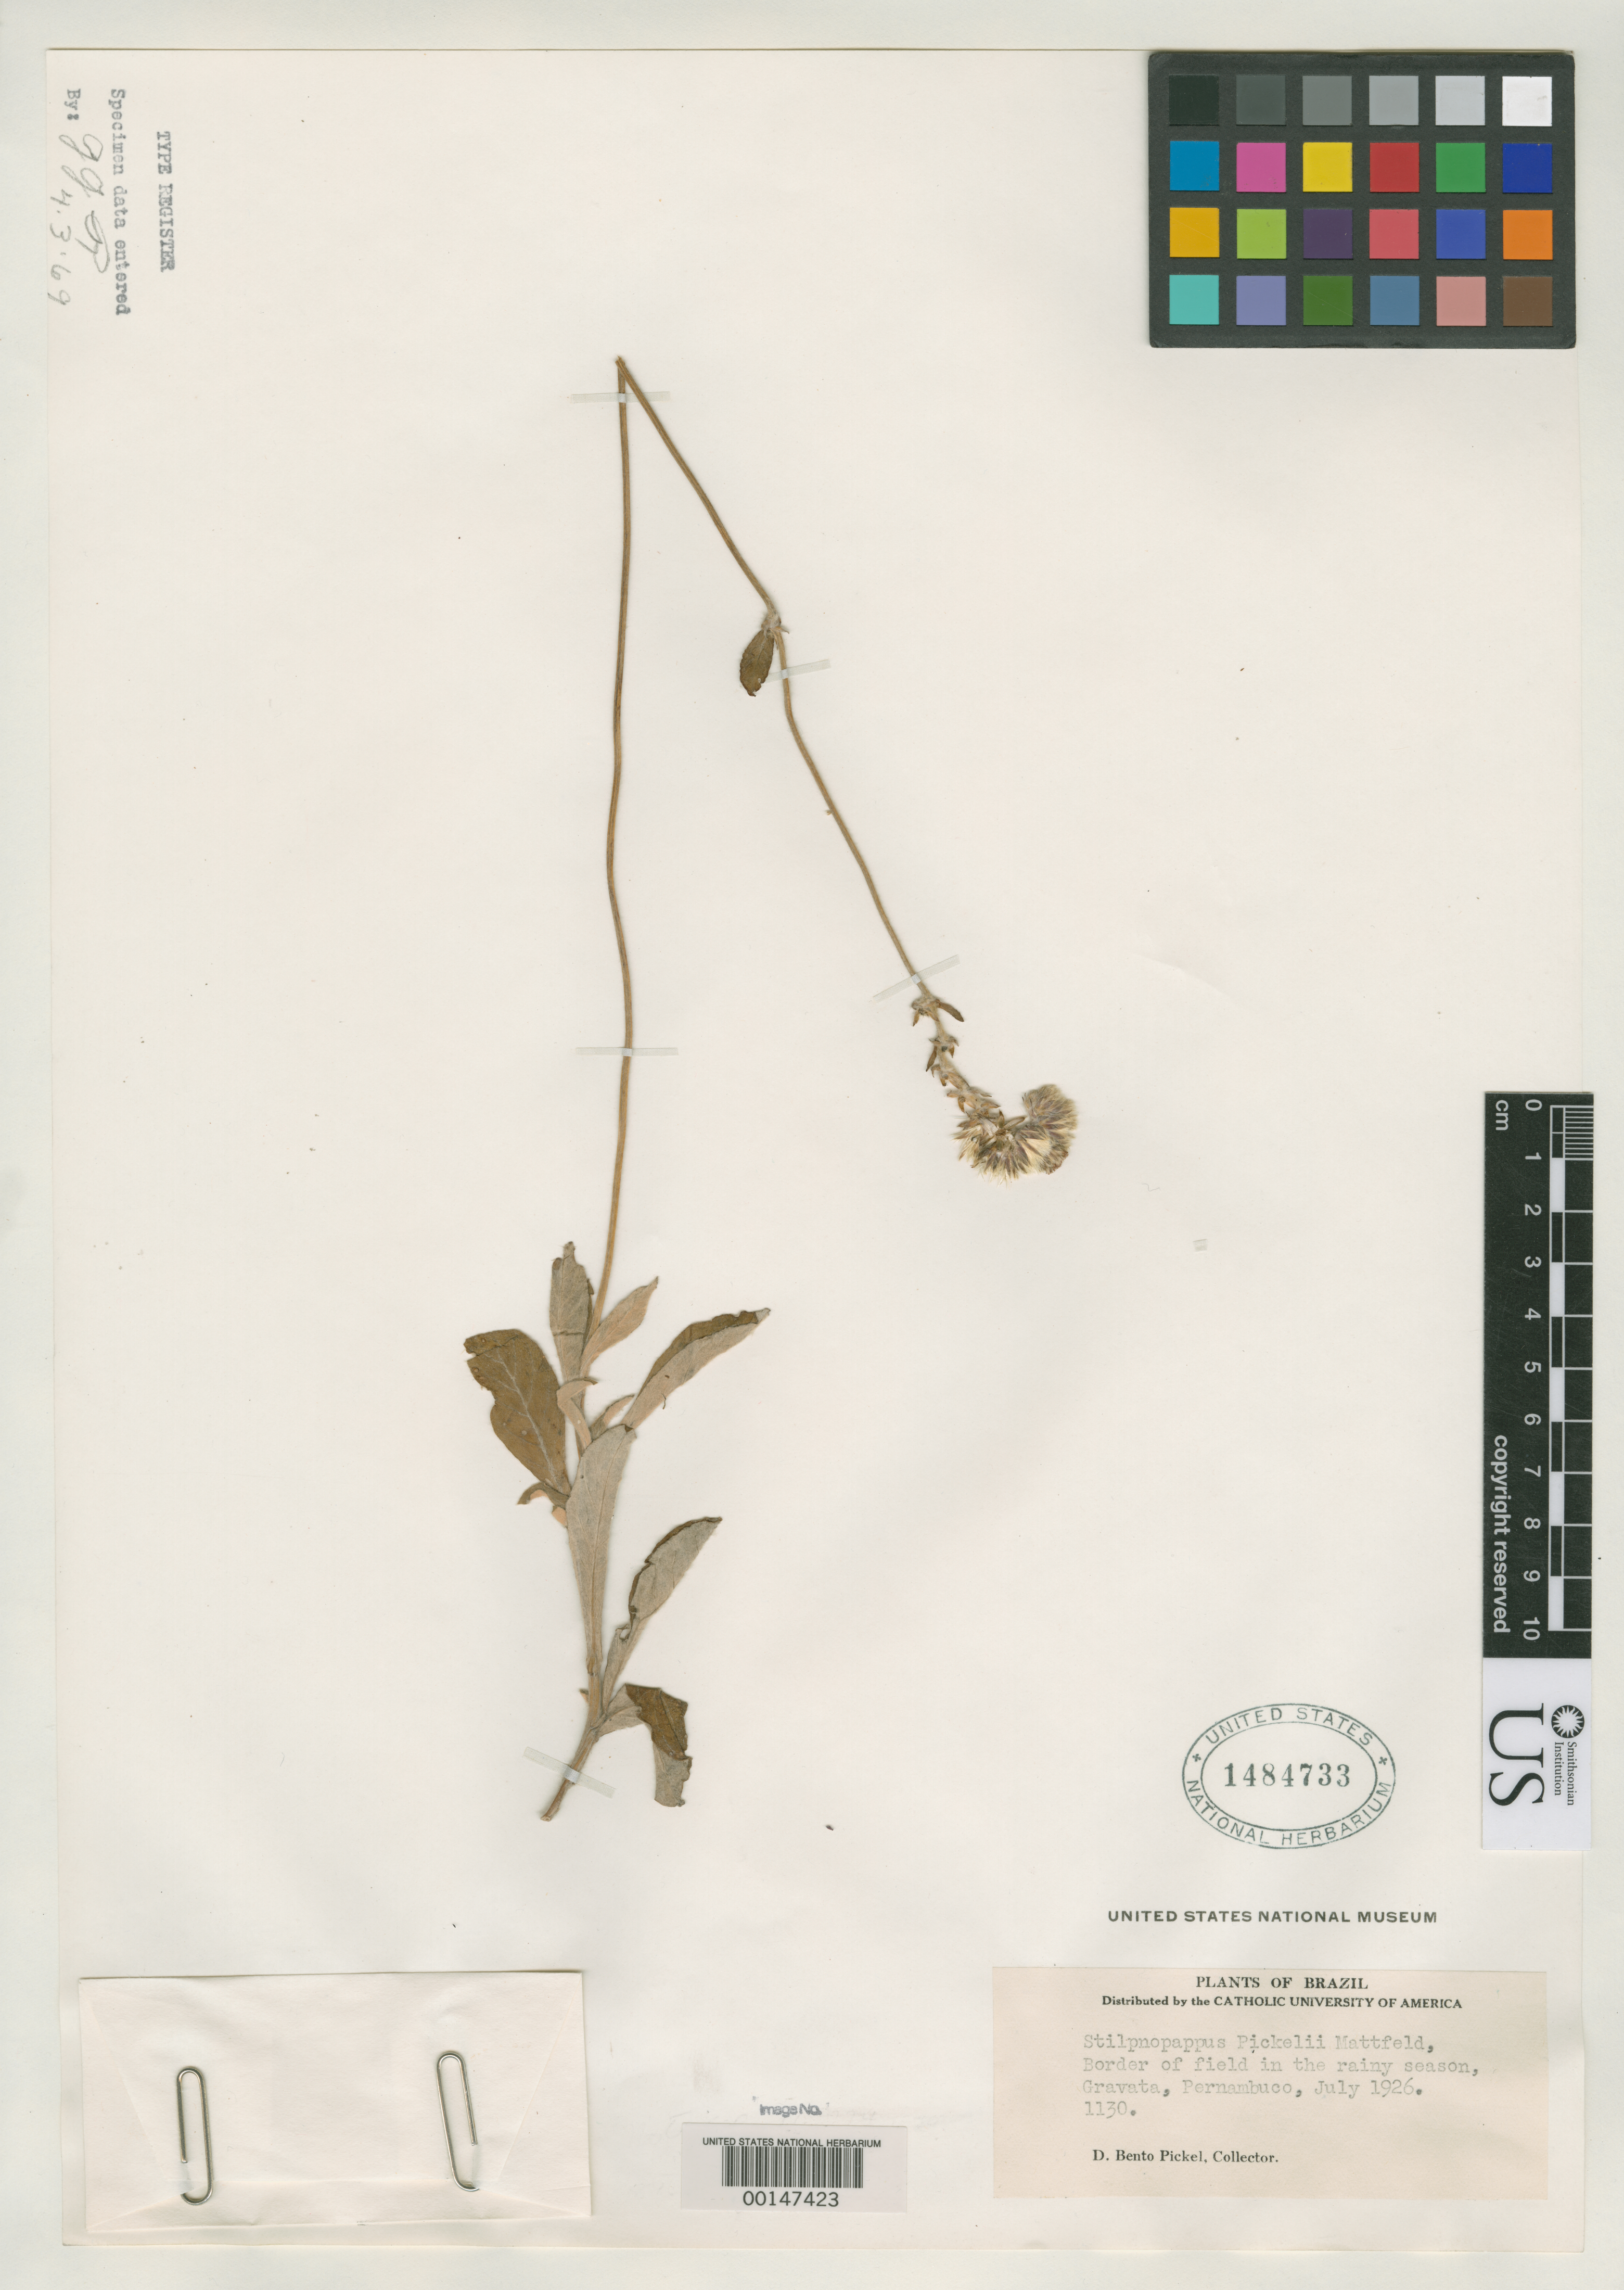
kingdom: Plantae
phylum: Tracheophyta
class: Magnoliopsida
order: Asterales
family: Asteraceae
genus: Stilpnopappus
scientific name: Stilpnopappus pickelii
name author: Mattf.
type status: Isotype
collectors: B. J. Pickel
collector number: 1130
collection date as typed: Jul 1926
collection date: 1926-07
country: Brazil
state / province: Pernambuco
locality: Gravata.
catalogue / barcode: US 1484733